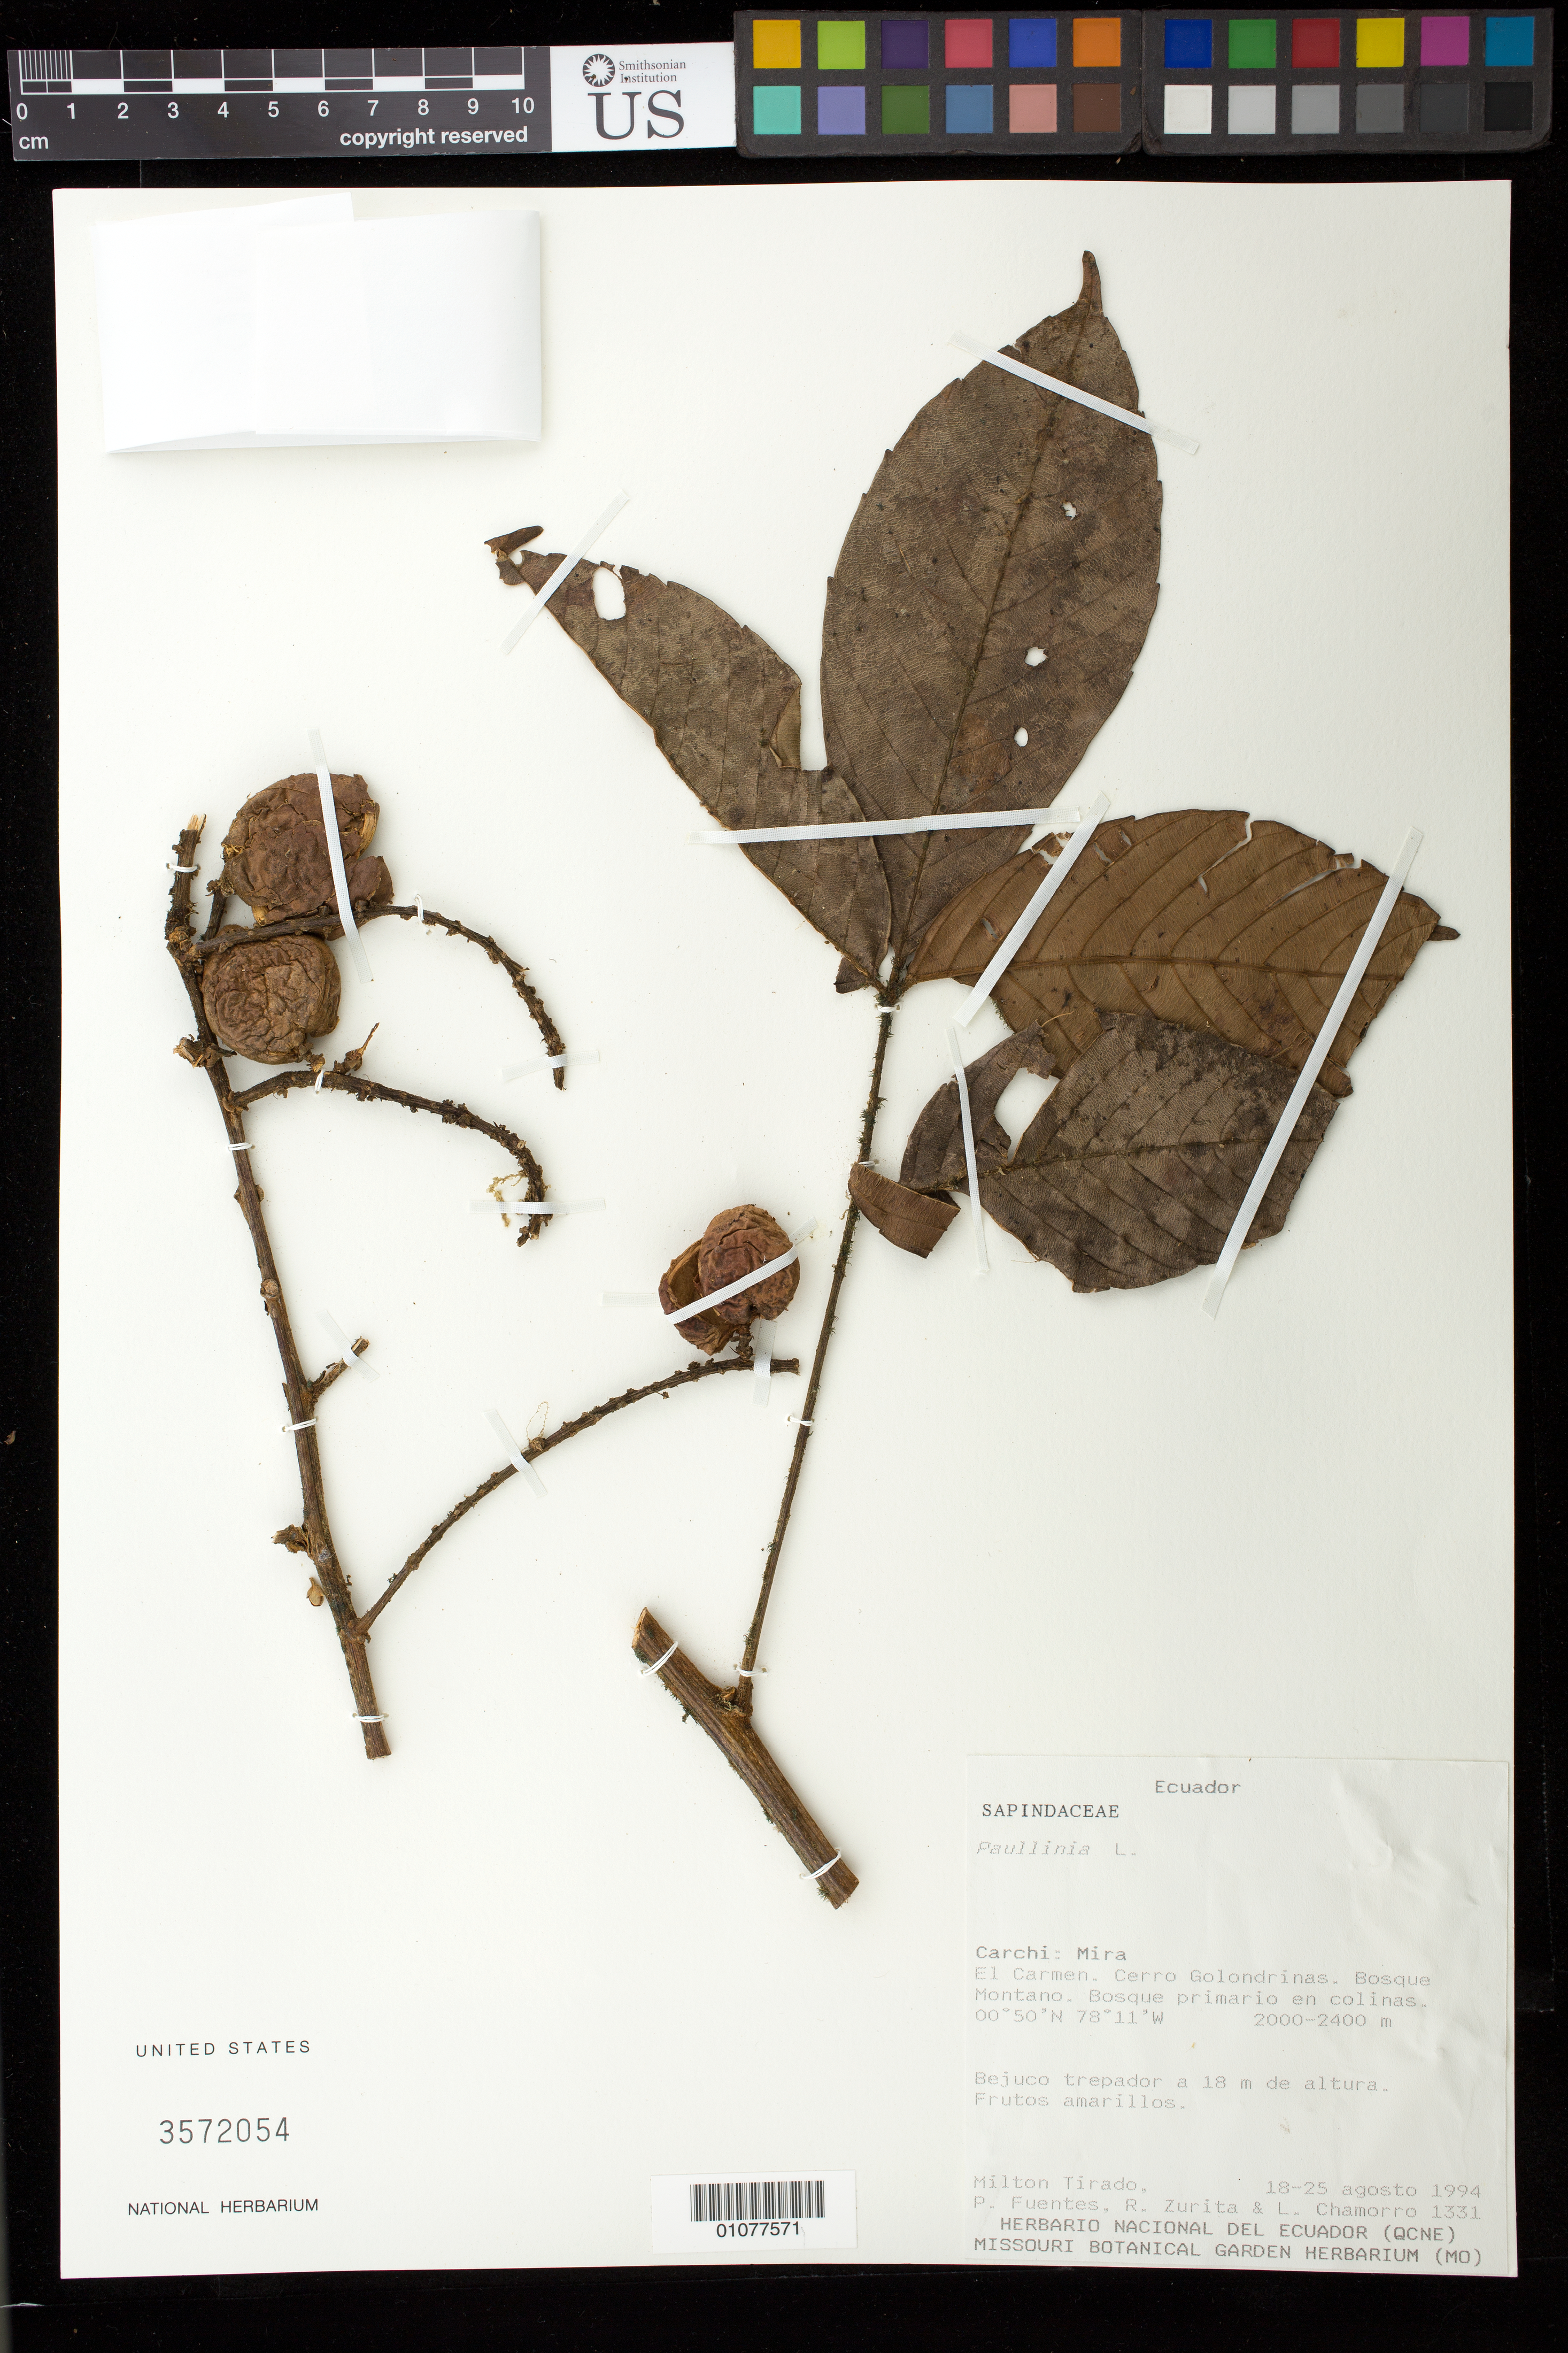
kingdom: Plantae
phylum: Tracheophyta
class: Magnoliopsida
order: Sapindales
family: Sapindaceae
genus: Paullinia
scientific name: Paullinia capreolata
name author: (Aubl.) Radlk.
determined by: Acevedo-Rodríguez, P.; Somner, G. V.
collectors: M. Tirado, P. Fuentes, R. Zurita & L. Chamorro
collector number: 1331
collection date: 1994-08-18/1994-08-25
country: Ecuador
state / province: Carchi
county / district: Mira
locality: El Carmen. Cerro Golondrínas. Bosque Montano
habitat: Bosque primario en colinas.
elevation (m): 2000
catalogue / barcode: US 3572054